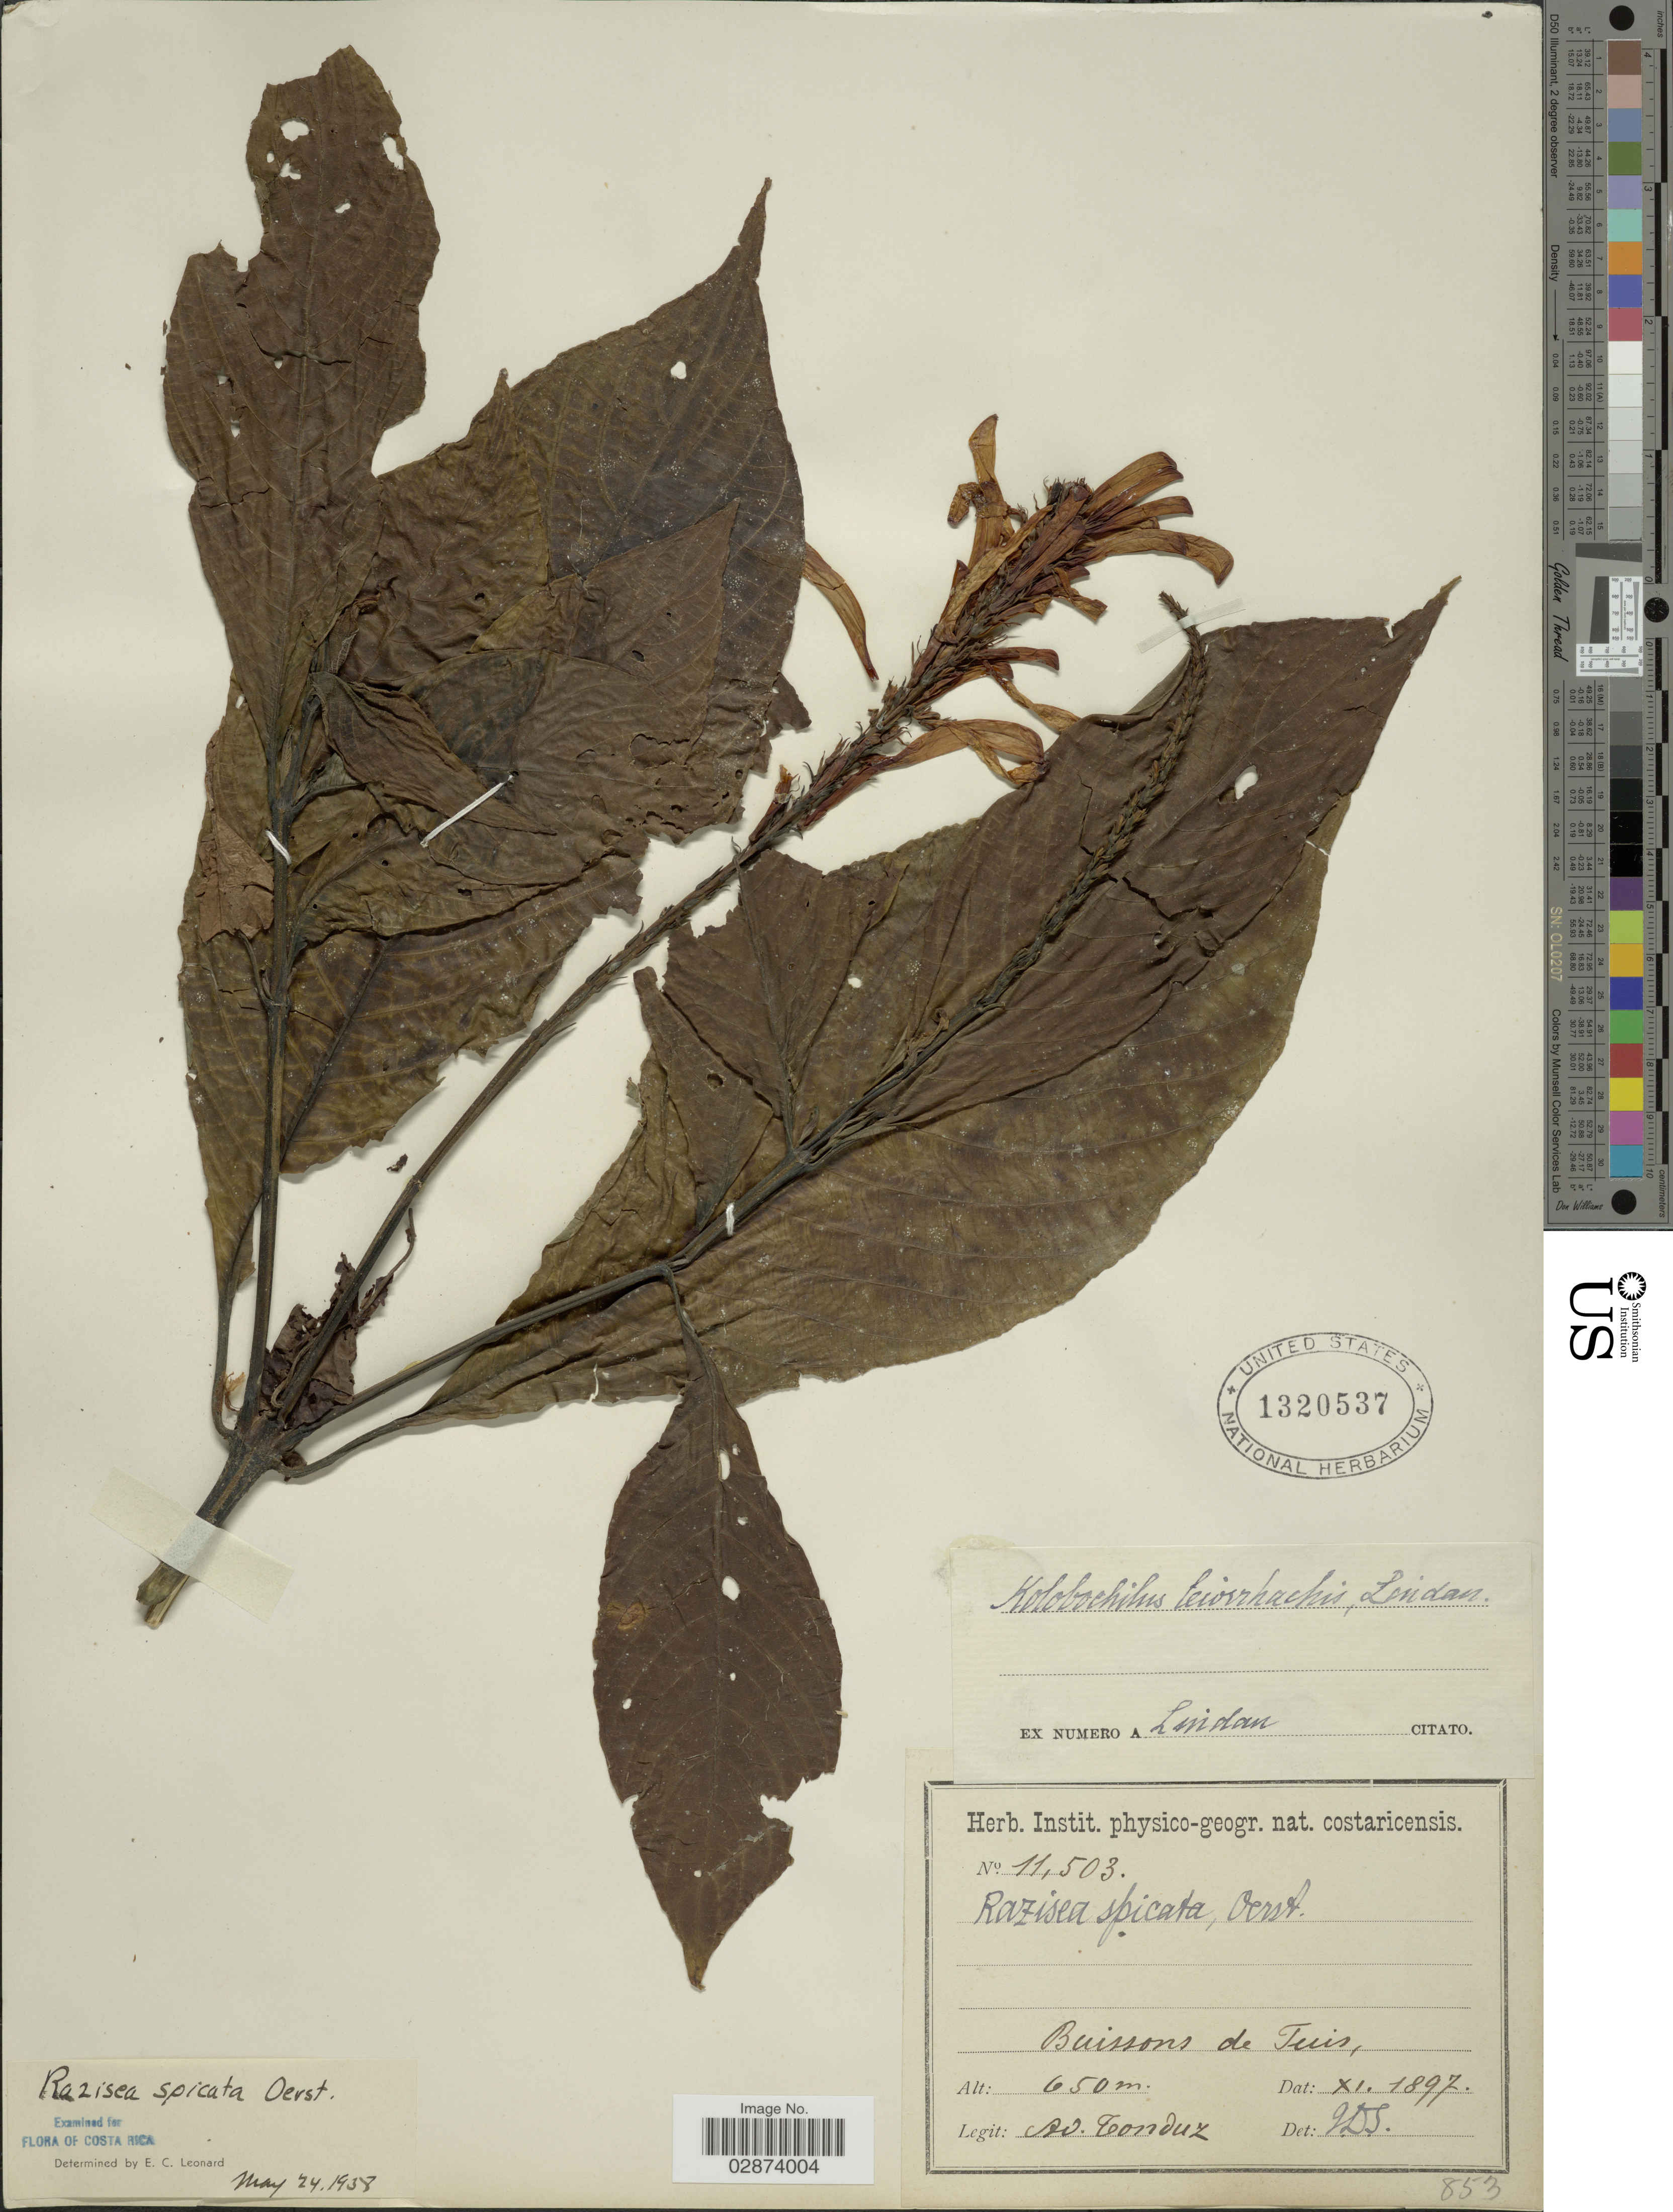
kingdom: Plantae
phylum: Tracheophyta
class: Magnoliopsida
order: Lamiales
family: Acanthaceae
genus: Razisea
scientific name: Razisea spicata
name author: Oerst.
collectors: A. Tonduz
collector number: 11503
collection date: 1897-11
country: Costa Rica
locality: Buissons de Tuis.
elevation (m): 650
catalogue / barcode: US 1320537